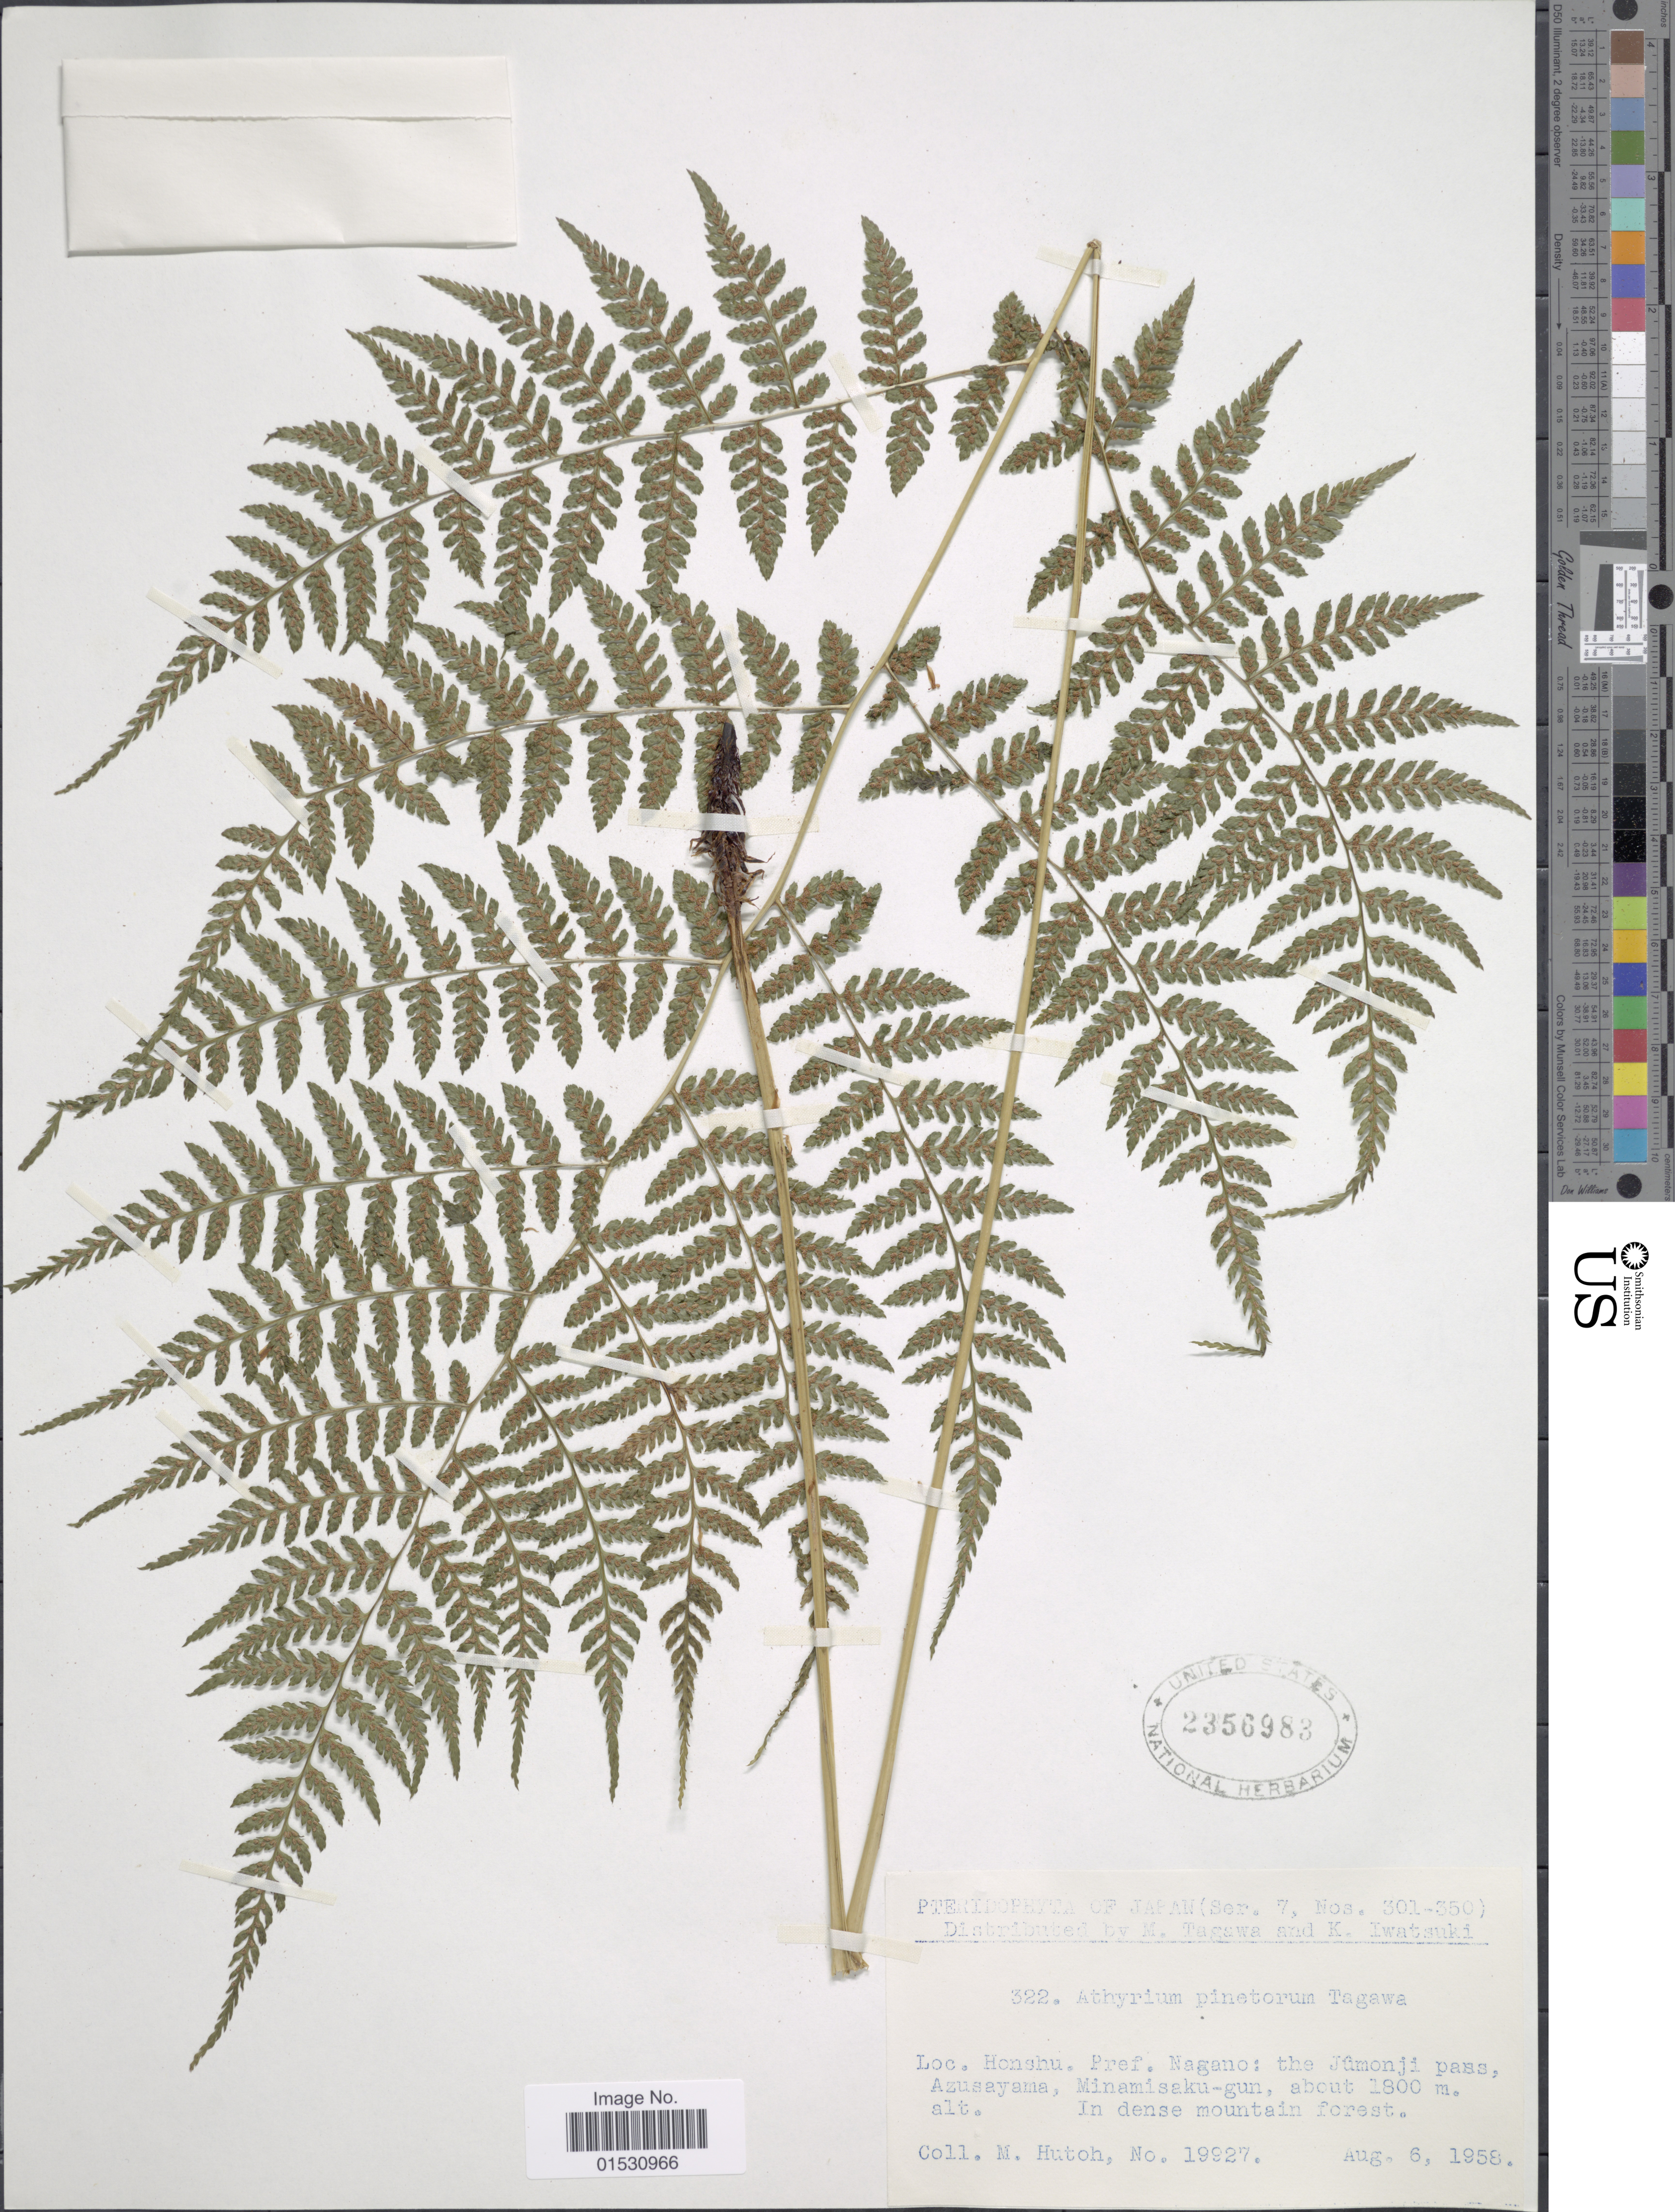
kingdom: Plantae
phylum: Tracheophyta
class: Polypodiopsida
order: Polypodiales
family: Athyriaceae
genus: Athyrium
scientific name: Athyrium pinetorum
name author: Tagawa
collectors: M. Hutoh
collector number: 19927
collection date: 1958-08-06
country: Japan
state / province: Nagano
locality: Honshu. Pref. Nagano: the Jumonji pass, Azusayama, Minamisaku-gun.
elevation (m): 1800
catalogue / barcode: US 2356983